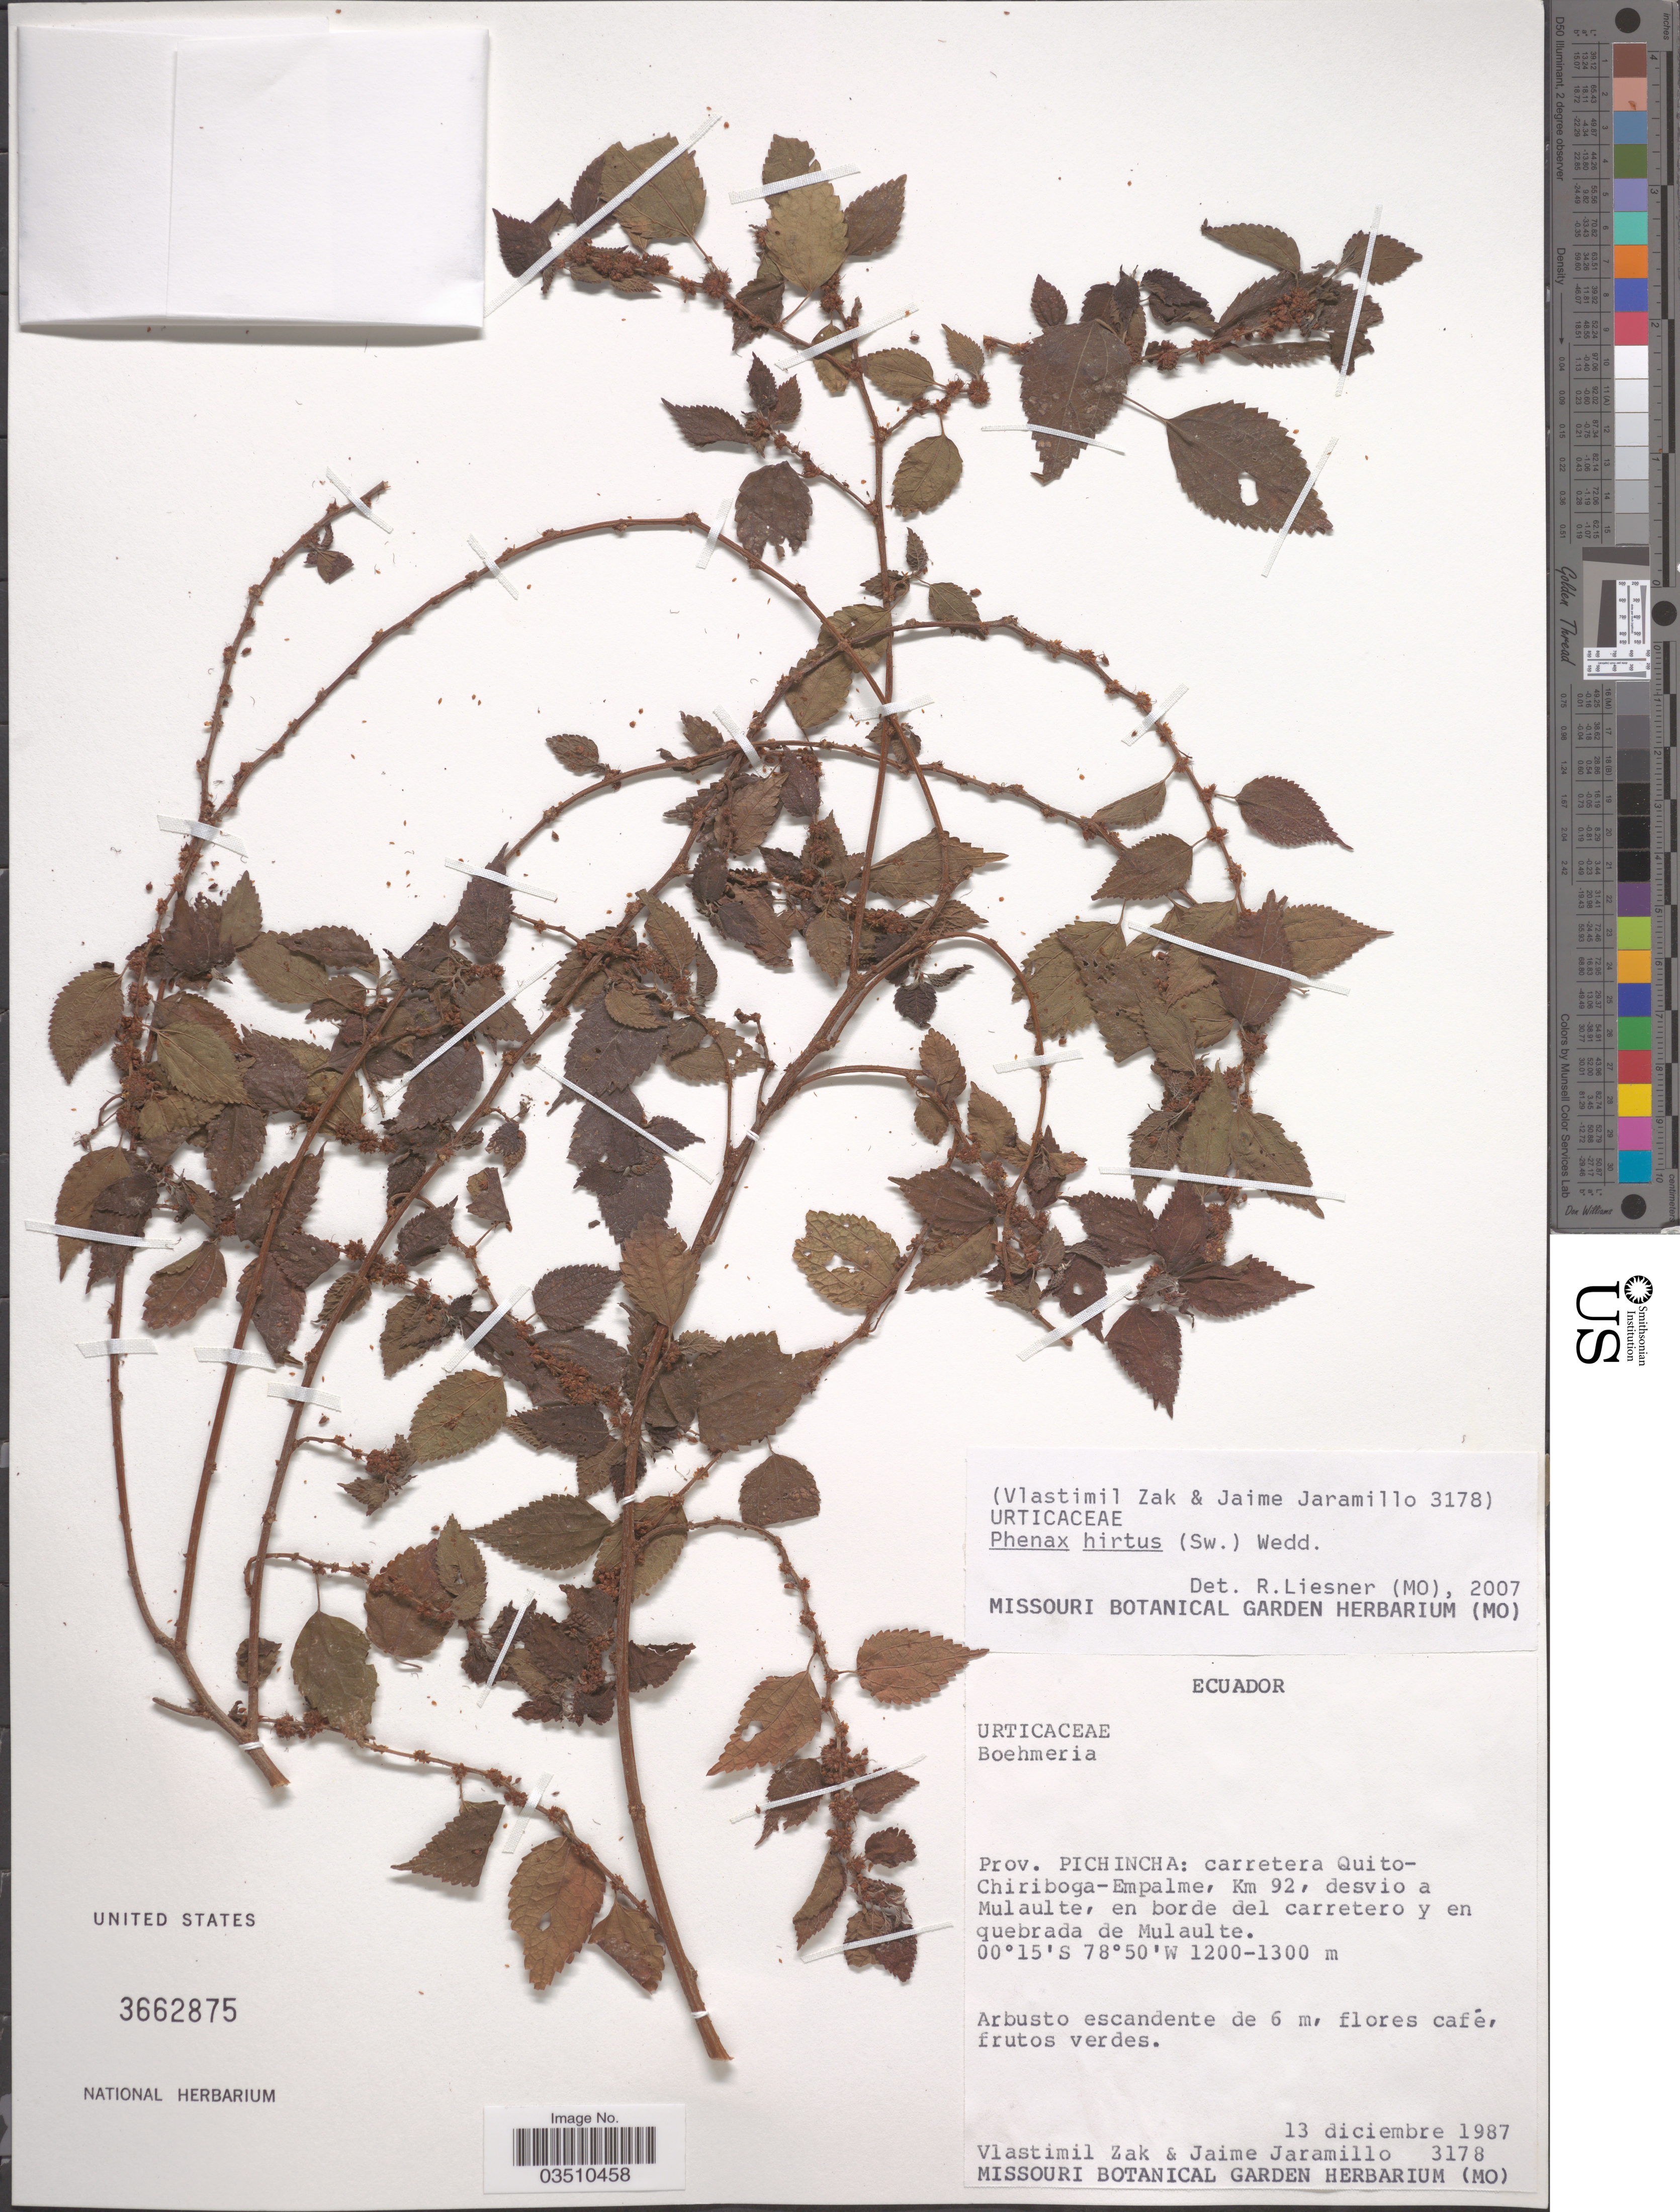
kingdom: Plantae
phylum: Tracheophyta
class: Magnoliopsida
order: Rosales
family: Urticaceae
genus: Phenax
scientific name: Phenax hirtus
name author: (Sw.) Wedd.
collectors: V. Zak & J. Jaramillo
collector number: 3178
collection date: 1987-12-13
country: Ecuador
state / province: Pichincha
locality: Carretera Quito - Chiriboga - Empalme, Km 92, desvio a Mulaulte, en bordo del carretero y en quebrada de Mulaulte.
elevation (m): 1200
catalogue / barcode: US 3662875